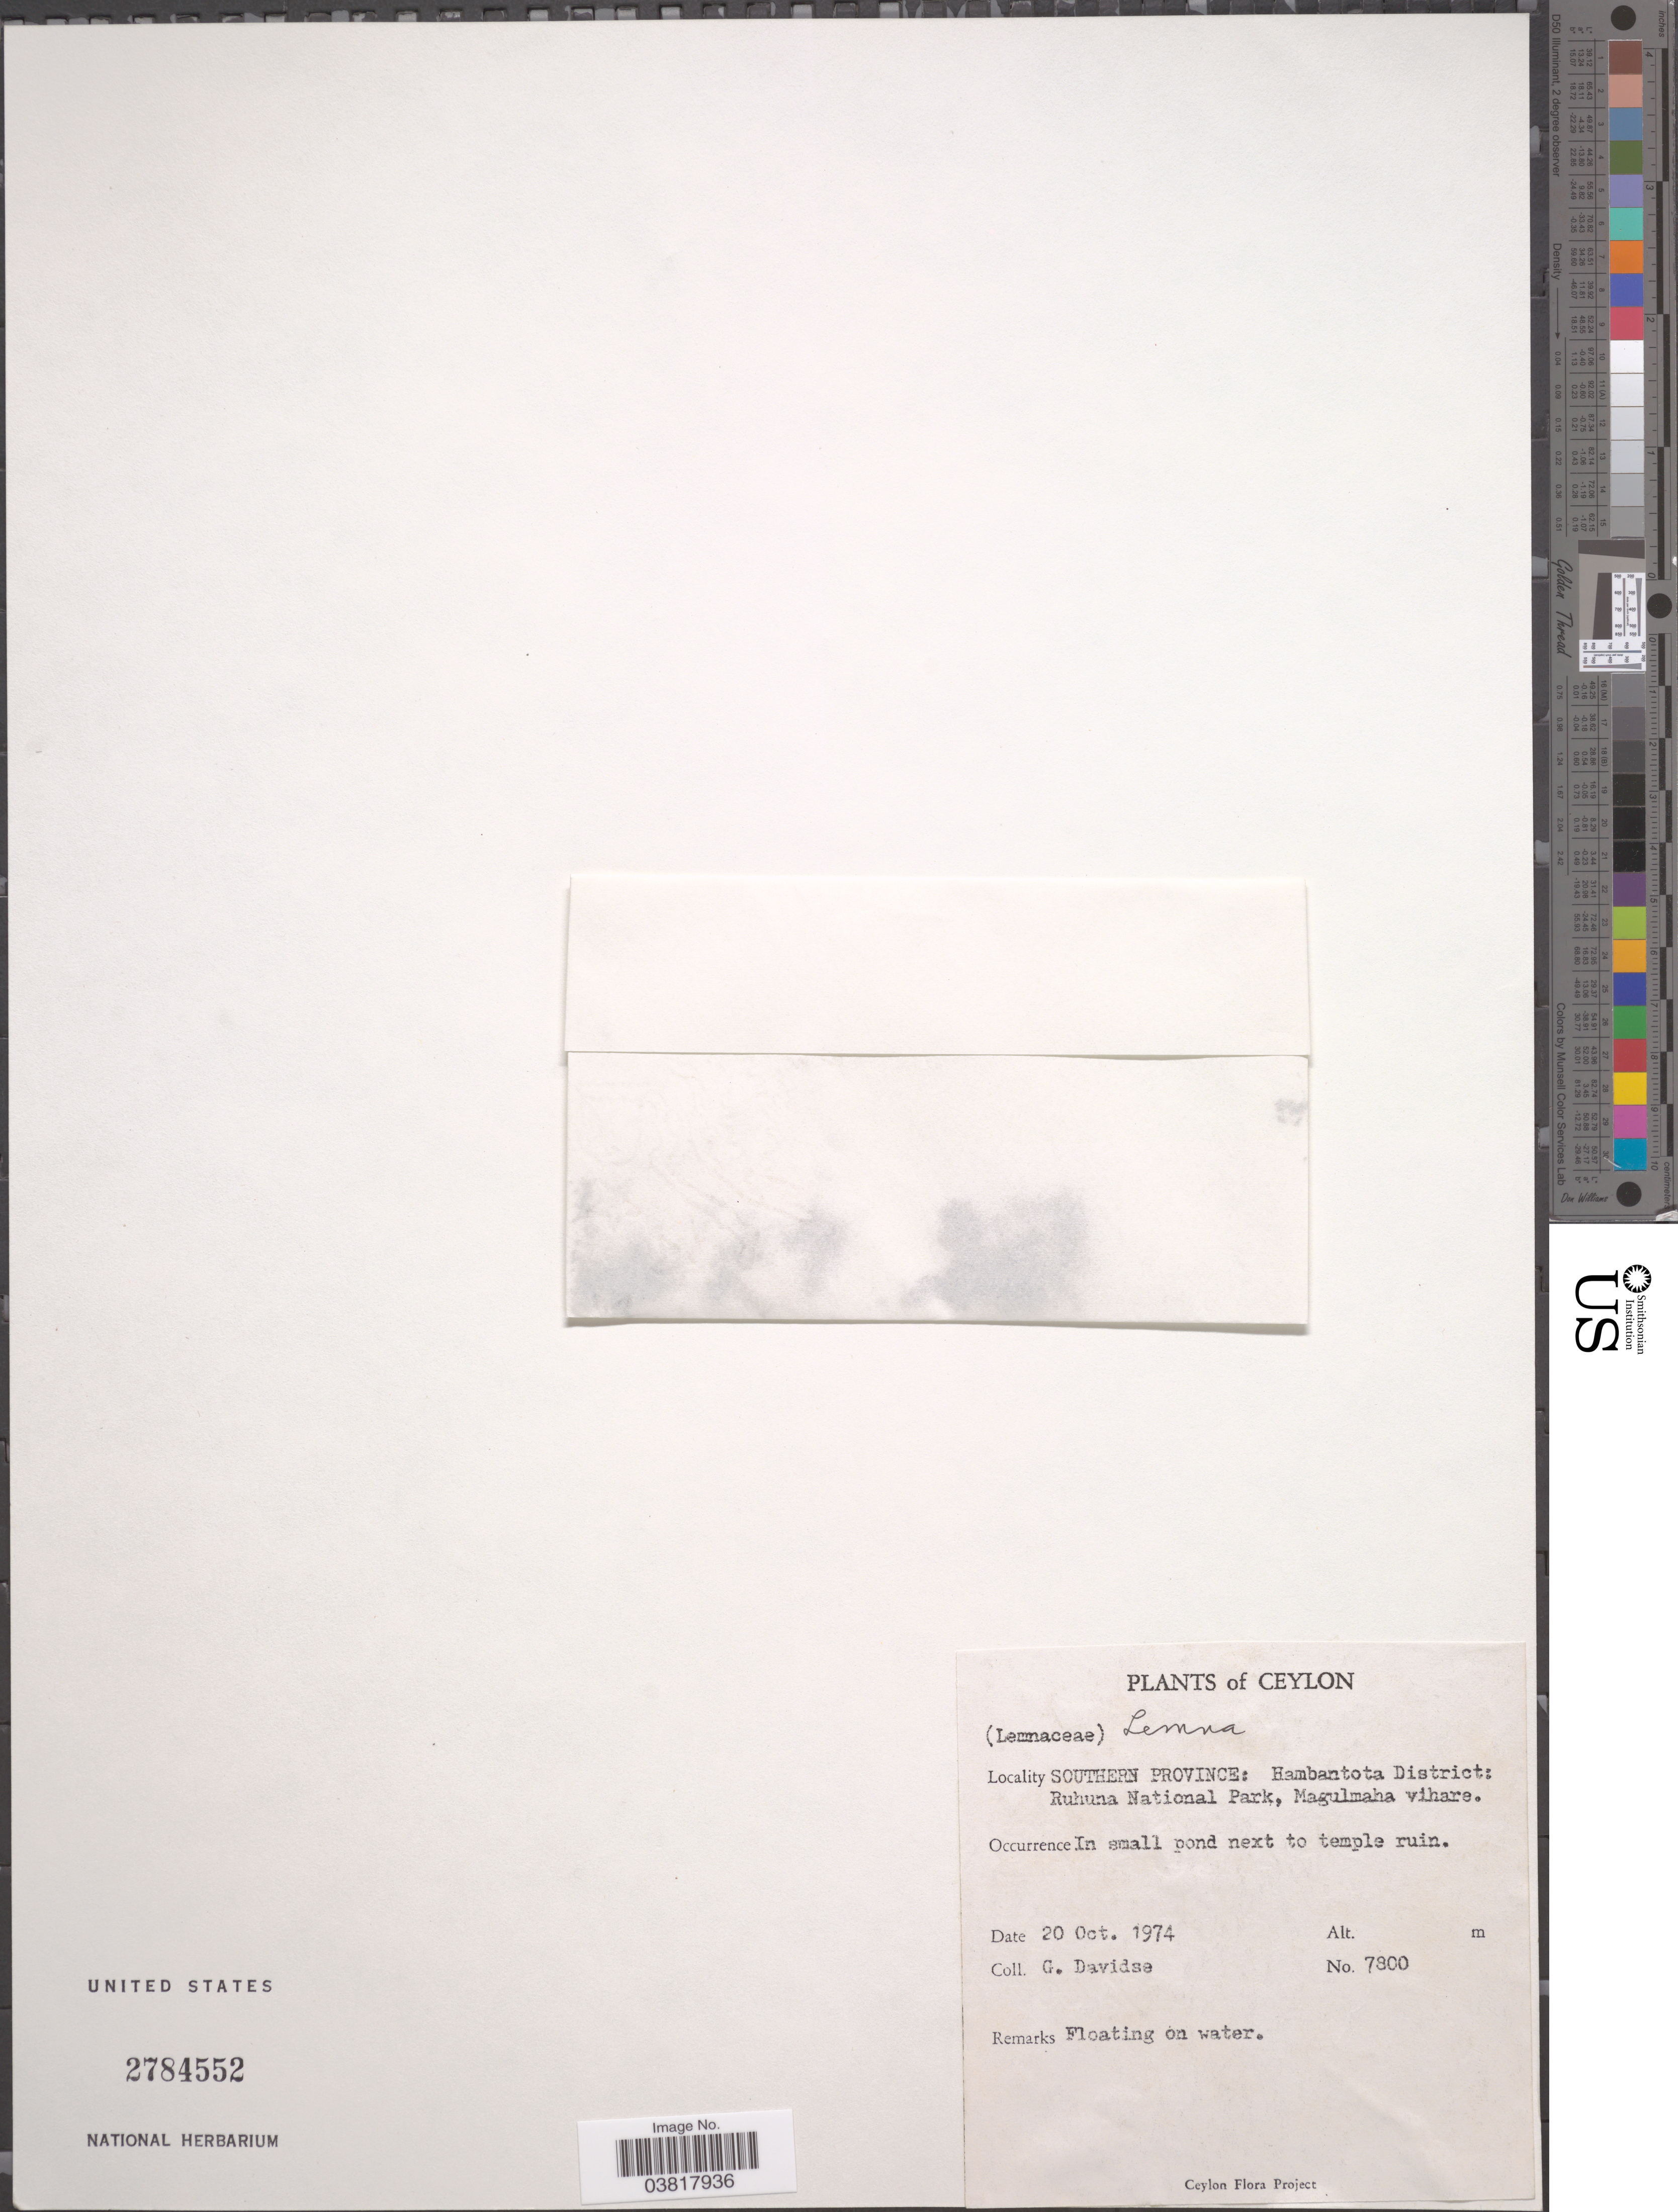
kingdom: Plantae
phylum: Tracheophyta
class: Liliopsida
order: Alismatales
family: Araceae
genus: Lemna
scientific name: Lemna sp.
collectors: G. Davidse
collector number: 7800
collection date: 1974-10-20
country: Sri Lanka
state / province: Southern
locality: Ceylon. Southern Province: Hambantota District: Ruhuna National Park, Magulmaha vihare.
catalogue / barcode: US 2784552